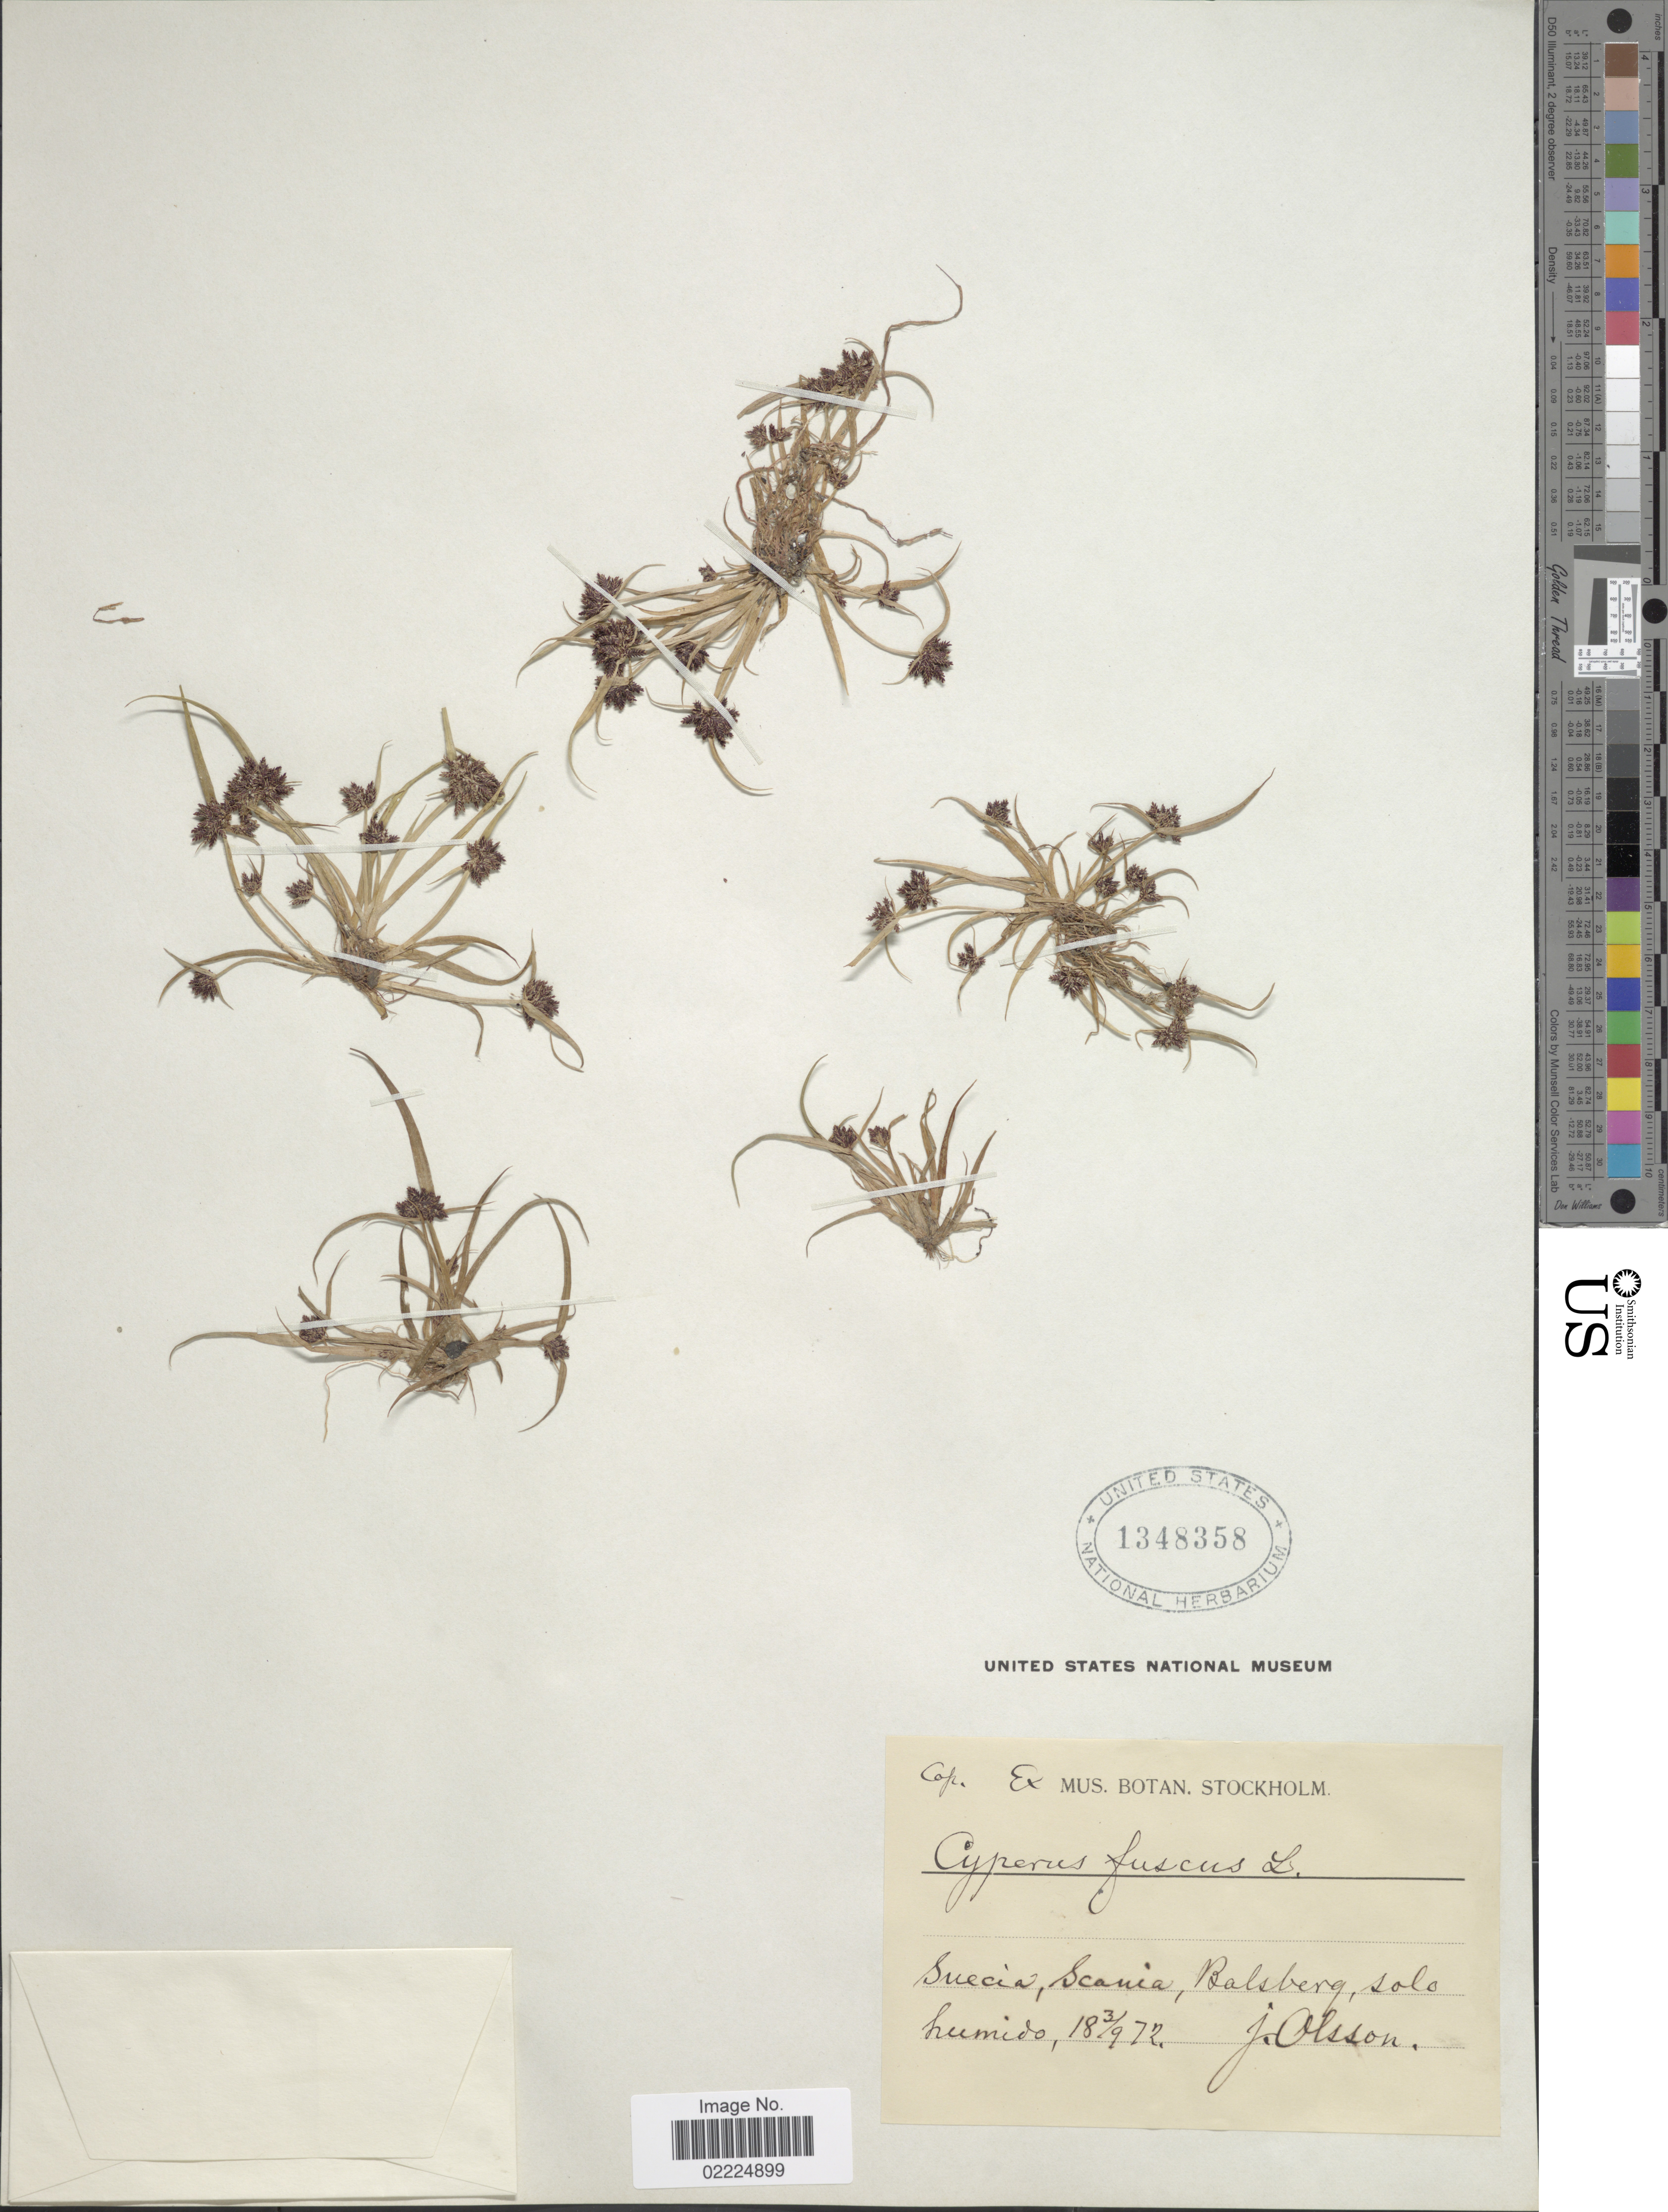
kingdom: Plantae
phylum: Tracheophyta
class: Liliopsida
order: Poales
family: Cyperaceae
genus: Cyperus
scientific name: Cyperus fuscus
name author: L.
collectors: J. Olsson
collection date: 1872-09-03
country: Sweden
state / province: Skåne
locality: Suecia, Scania, Balsberg, Solo humido.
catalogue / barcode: US 1348358